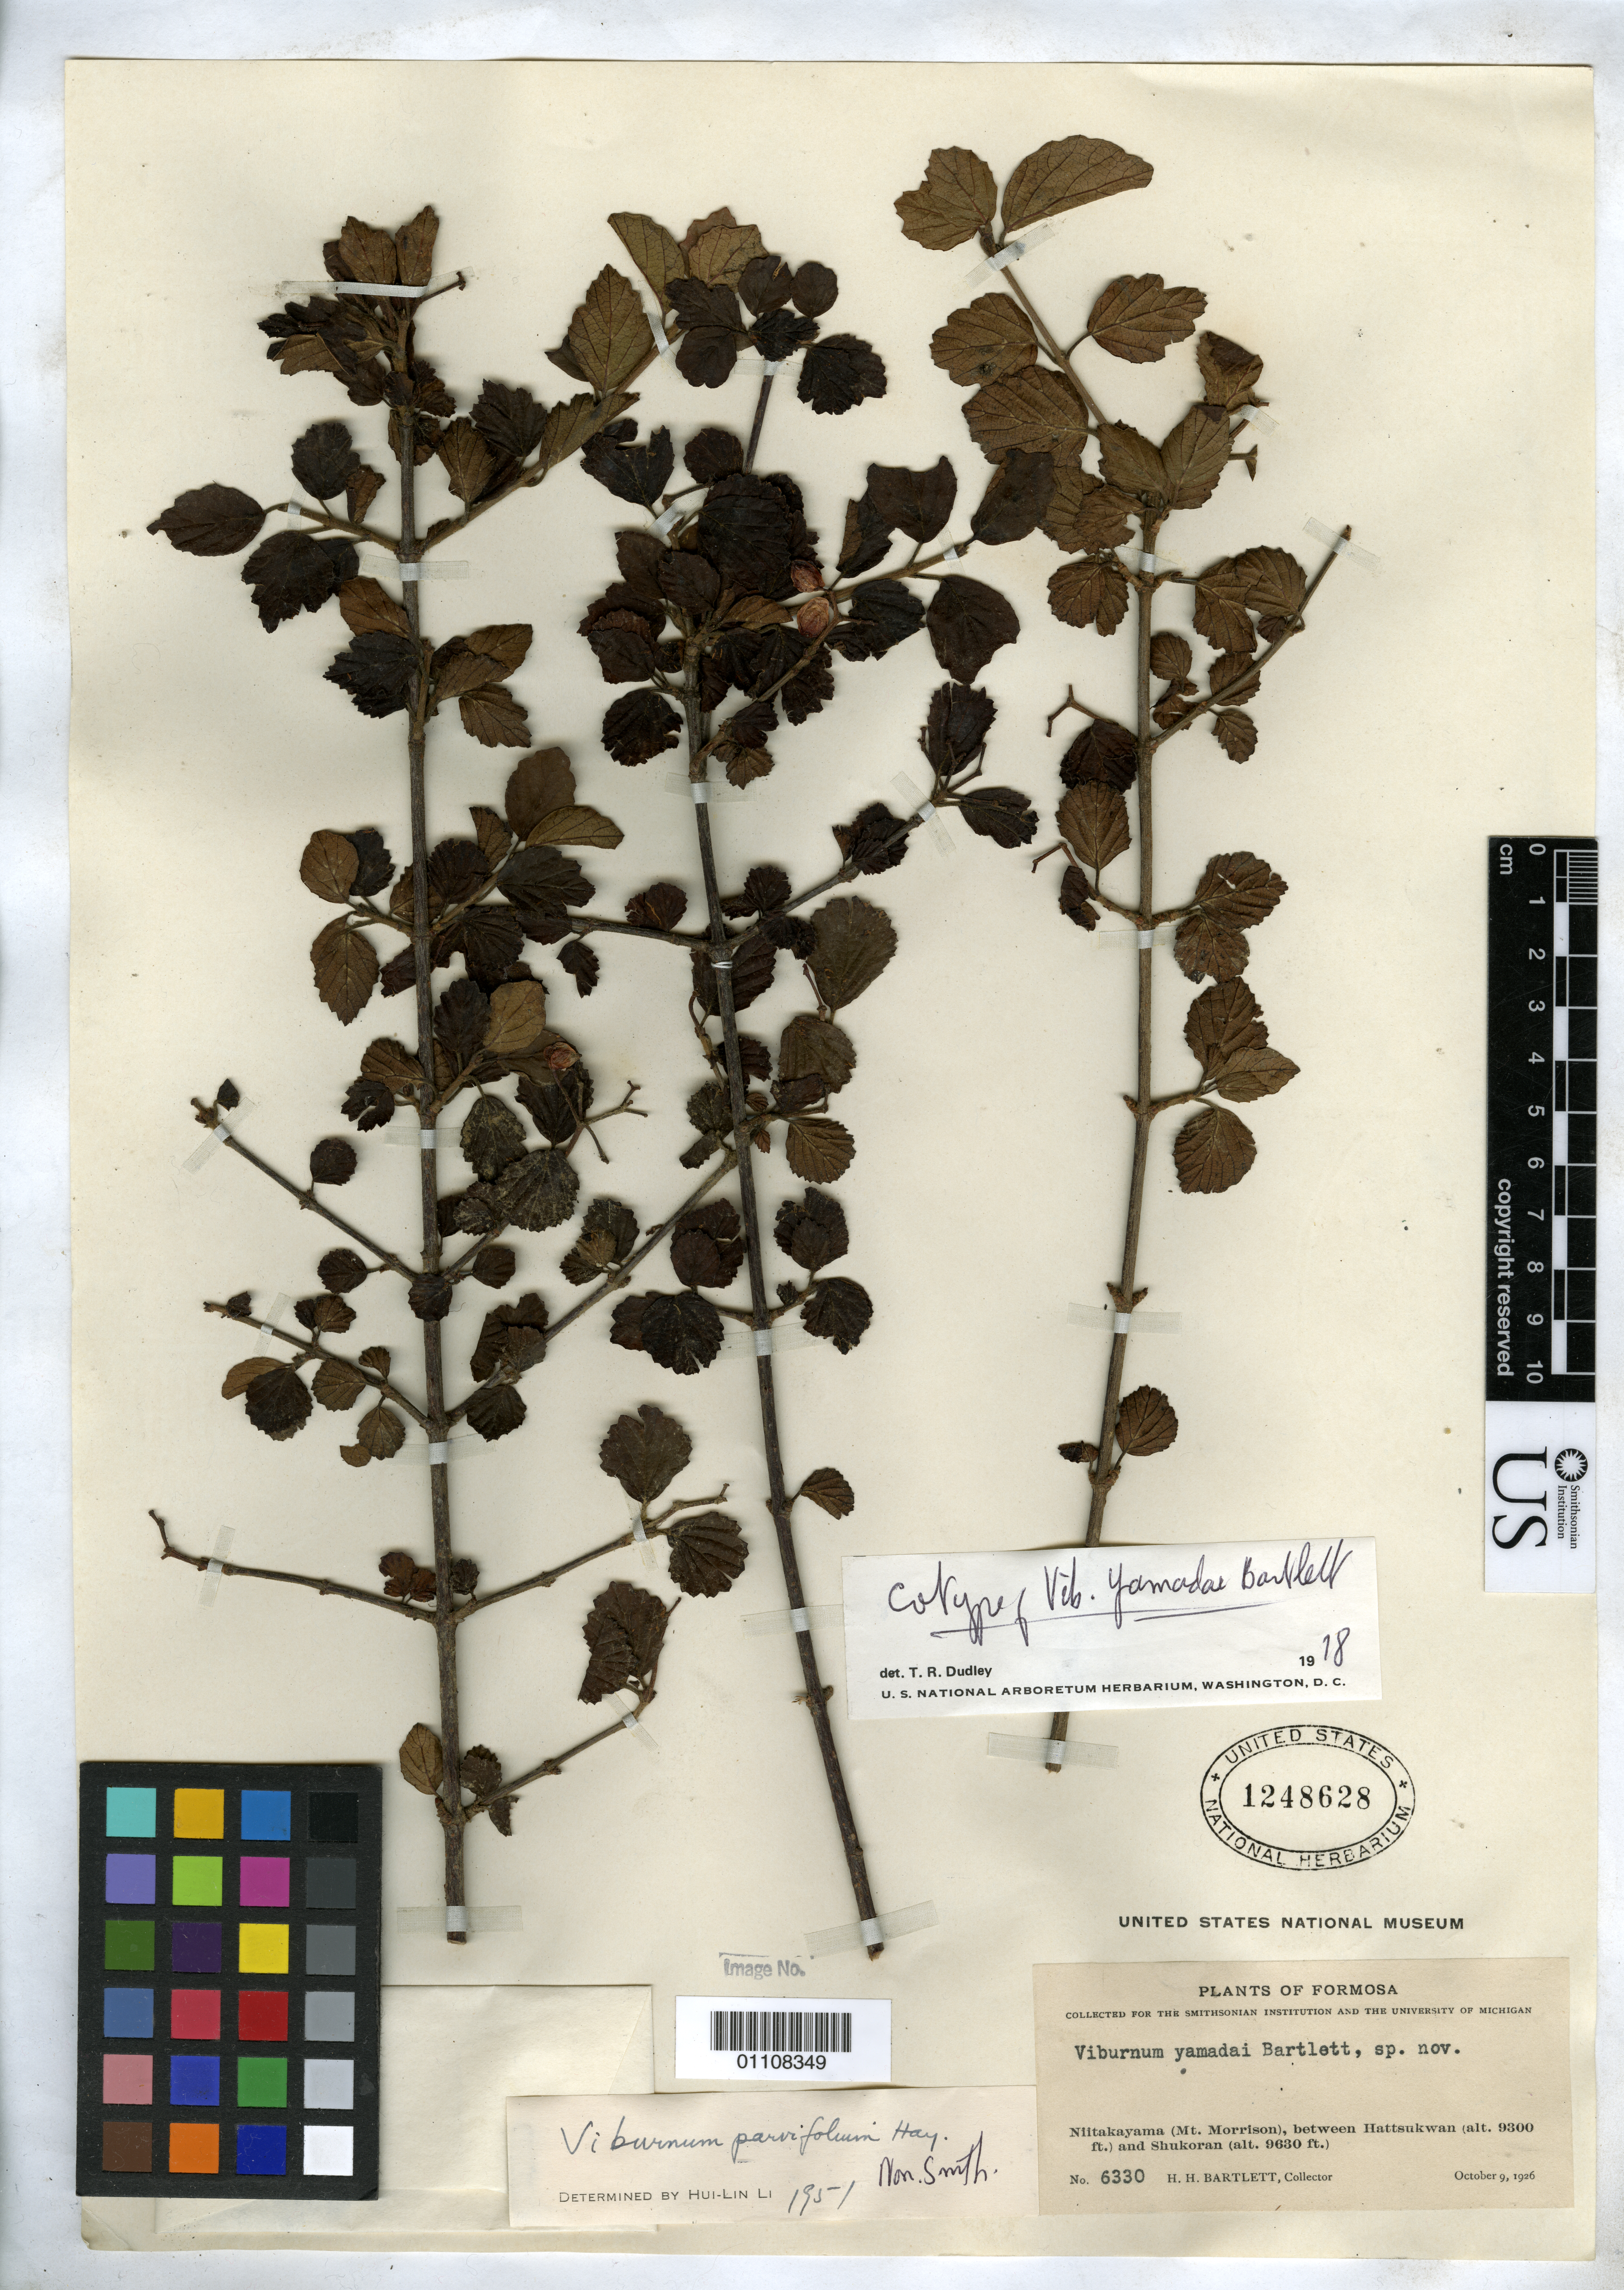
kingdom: Plantae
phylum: Tracheophyta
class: Magnoliopsida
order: Dipsacales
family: Viburnaceae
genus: Viburnum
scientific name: Viburnum yamadae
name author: Bartlett & Yamam. in Yamam.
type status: Syntype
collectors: H. H. Bartlett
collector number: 6330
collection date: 1926-10-09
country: Taiwan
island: Taiwan [Formosa]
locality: Mt. Morrison, between Hattsukwan and Shukoran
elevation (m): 2835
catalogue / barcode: US 1248628